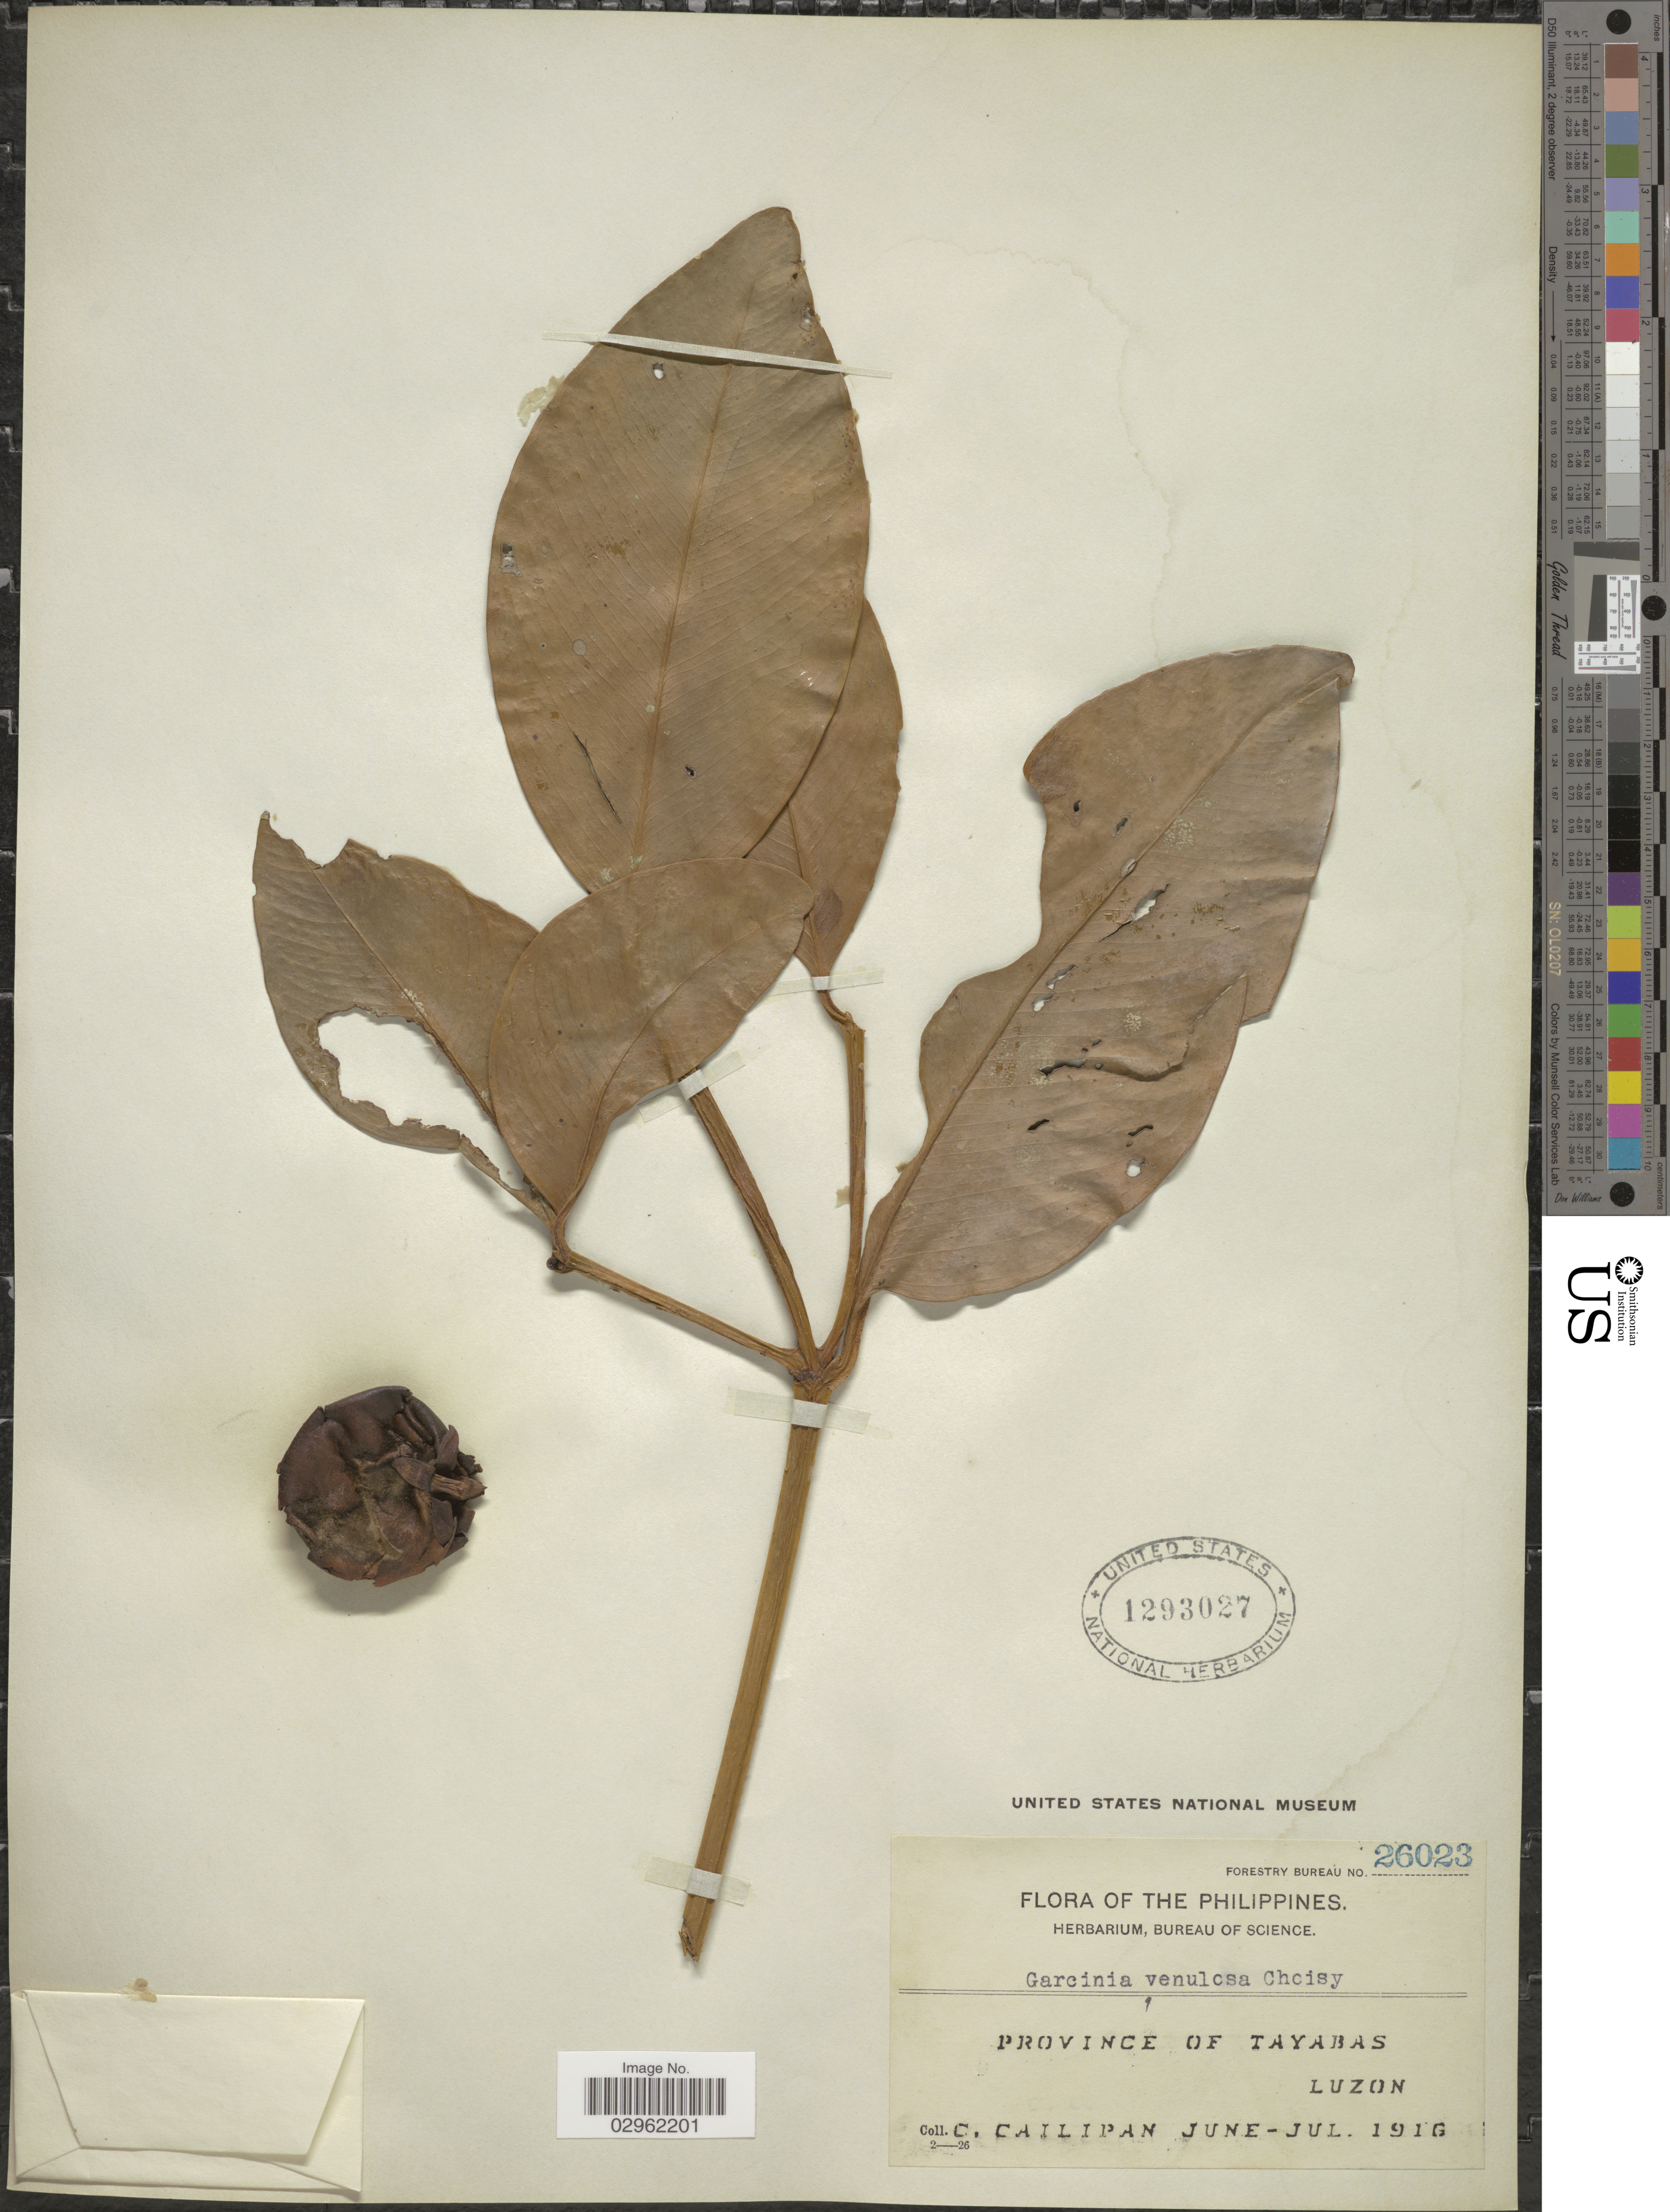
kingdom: Plantae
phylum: Tracheophyta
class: Magnoliopsida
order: Malpighiales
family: Clusiaceae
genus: Garcinia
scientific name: Garcinia venulosa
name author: (Blanco) Choisy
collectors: C. Cailipan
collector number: Forestry Bureau 26023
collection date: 1916-06/1916-07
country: Philippines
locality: Province of Tayabas, Luzon.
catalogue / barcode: US 1293027